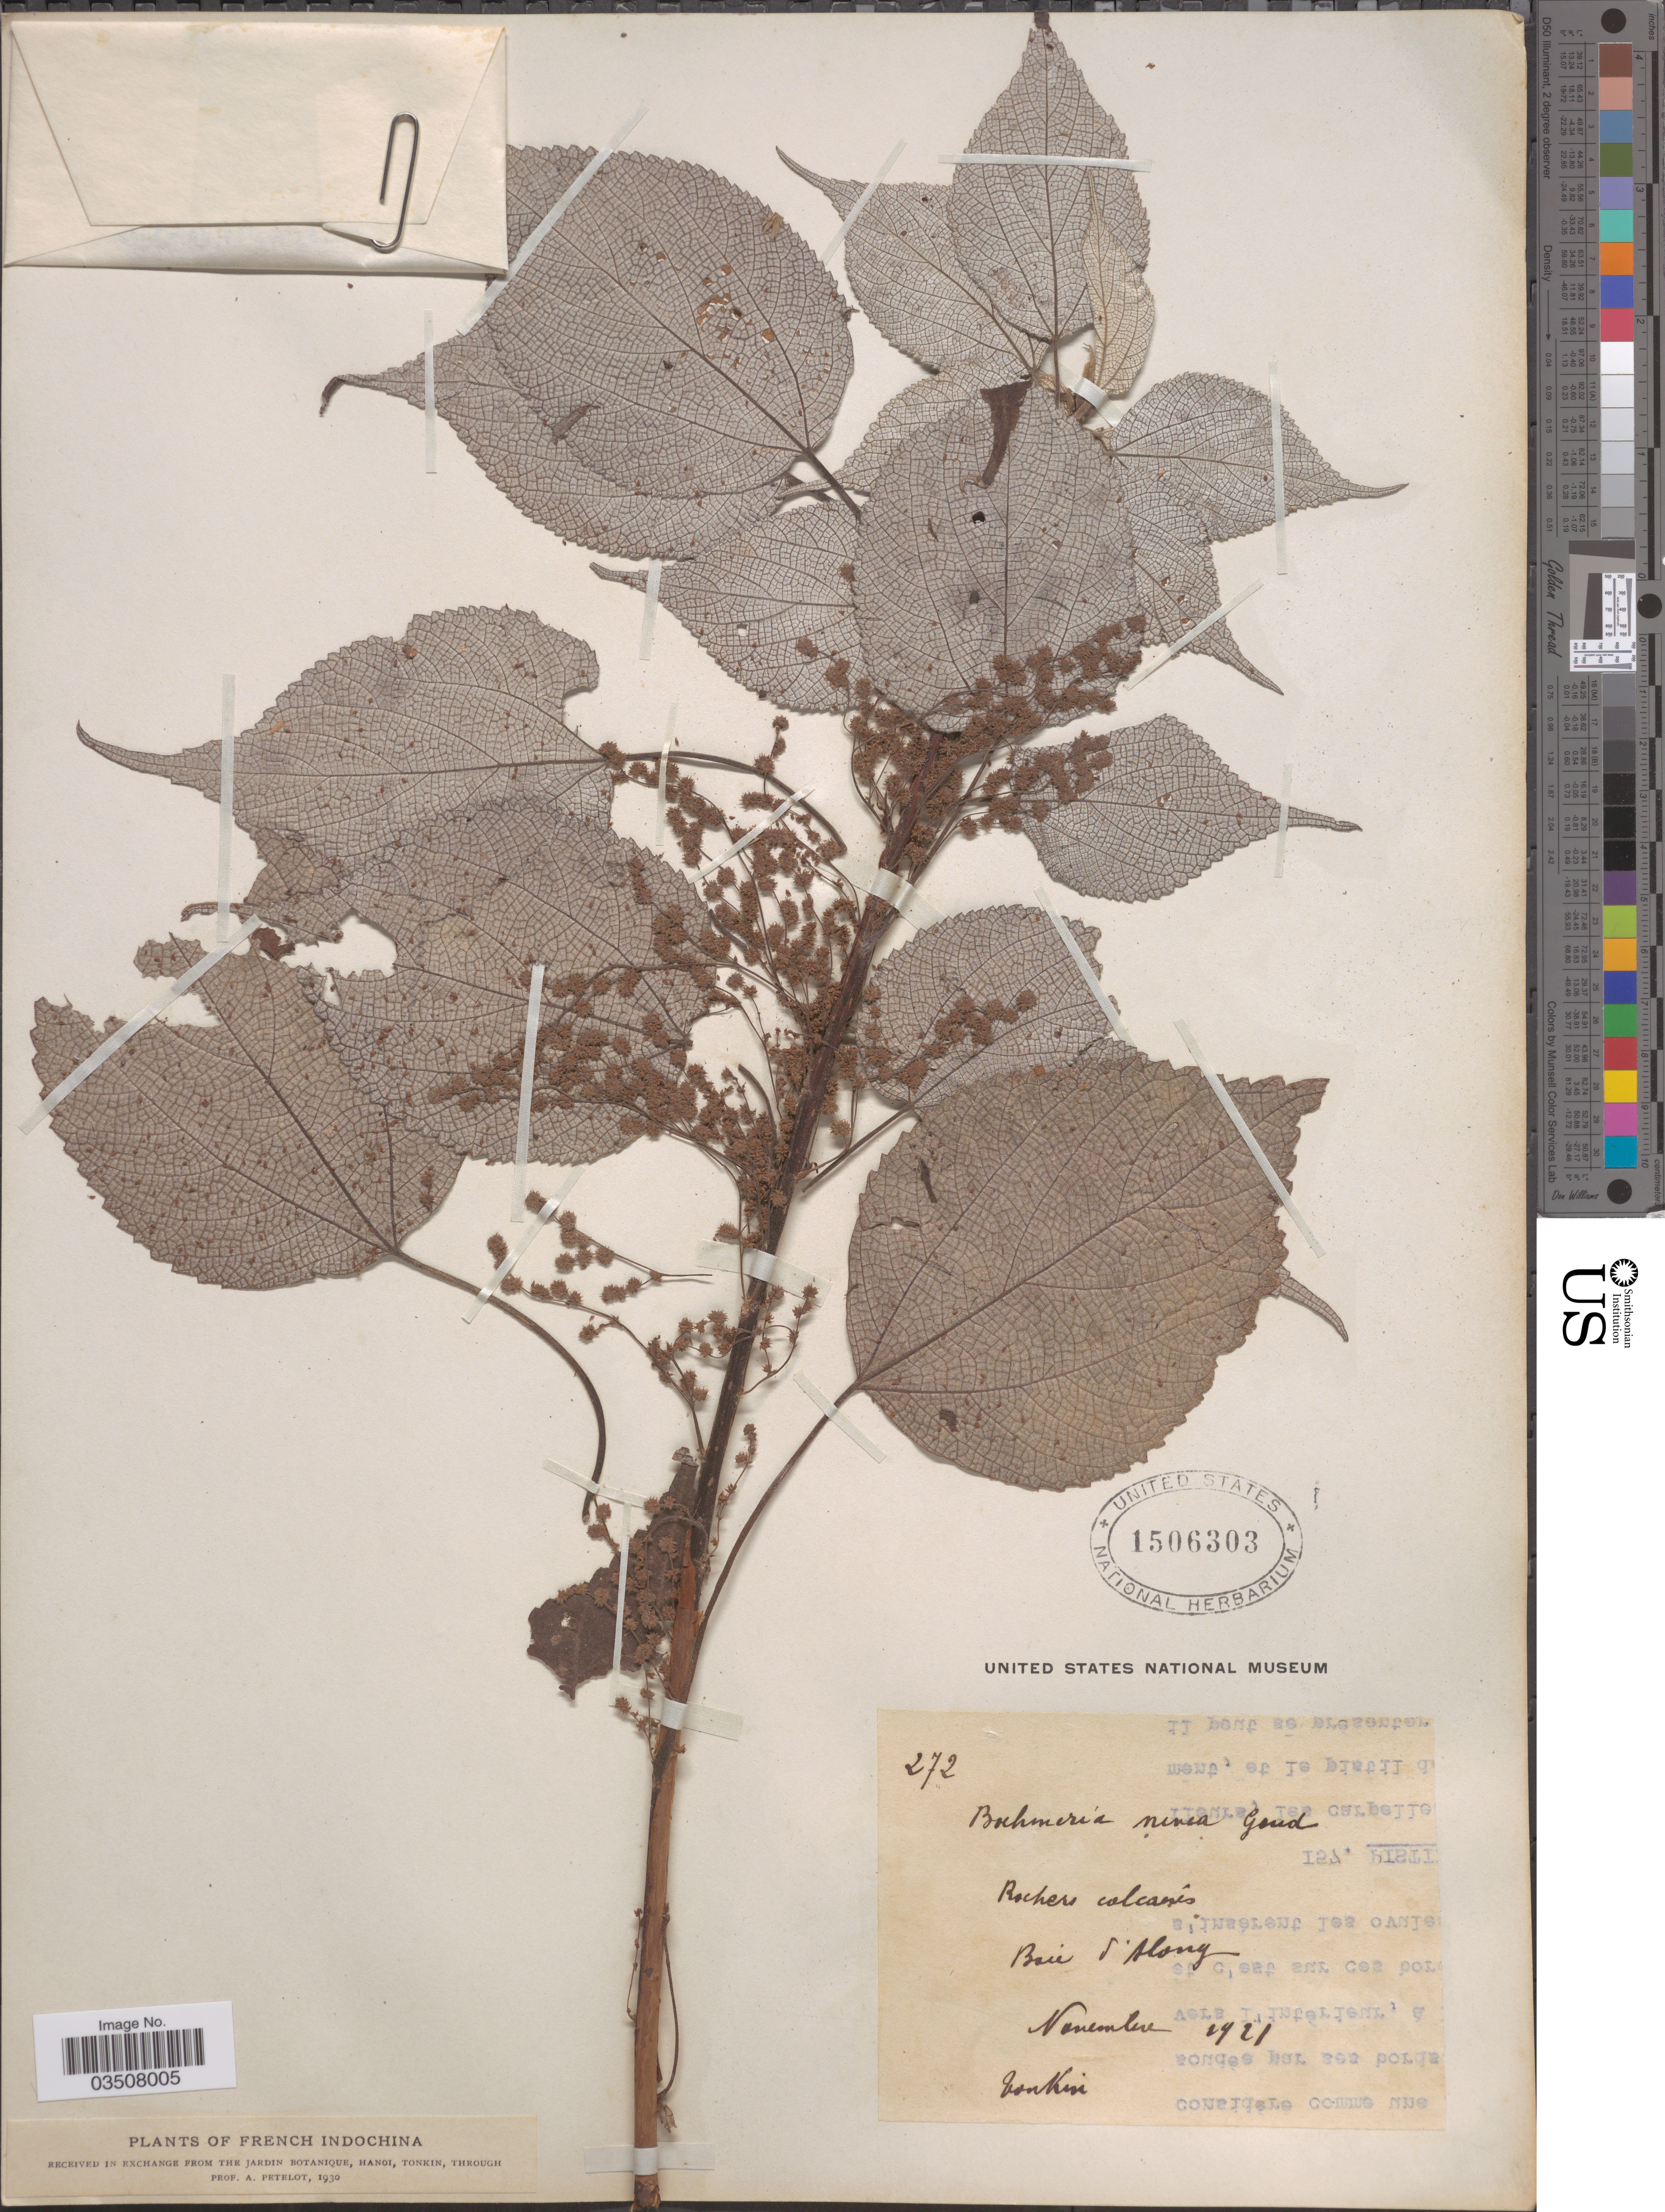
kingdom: Plantae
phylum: Tracheophyta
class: Magnoliopsida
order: Rosales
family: Urticaceae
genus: Boehmeria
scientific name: Boehmeria nivea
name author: (L.) Gaudich.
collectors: P. A. Pételot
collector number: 272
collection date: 1921-11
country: Vietnam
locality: French Indochina. Rochers colcanes. Baie S Along. [interpreted]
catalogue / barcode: US 1506303